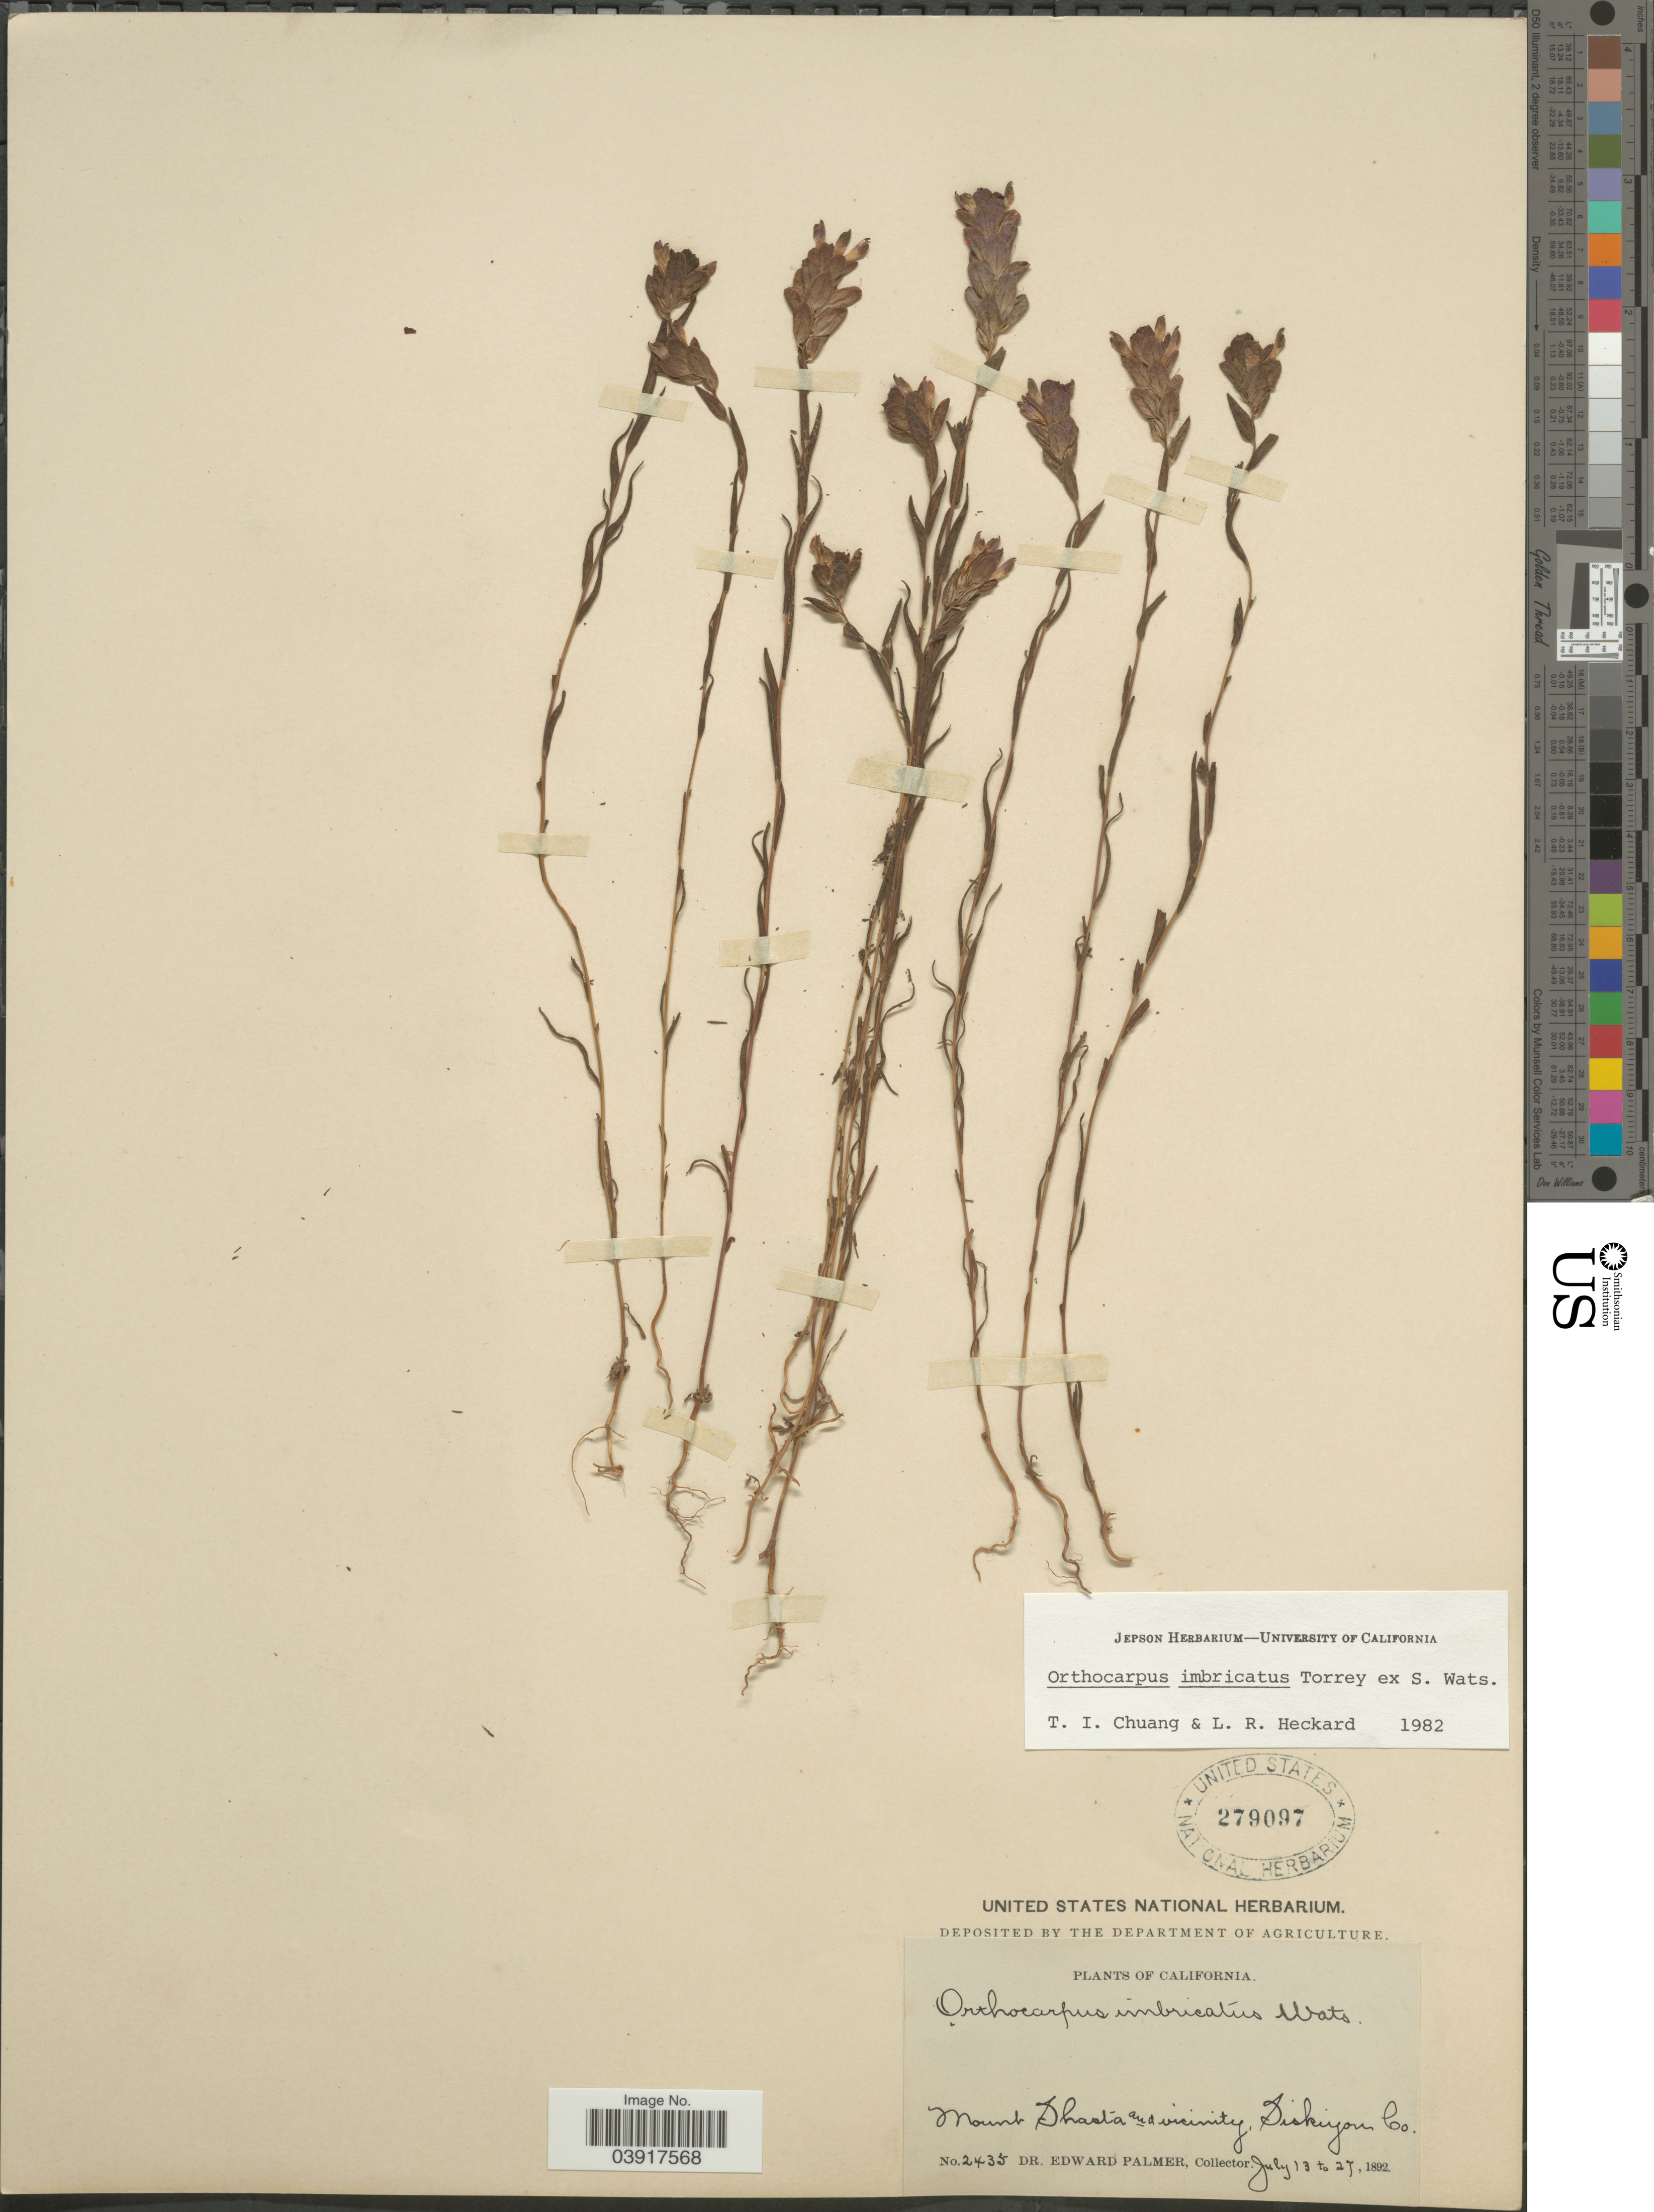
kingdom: Plantae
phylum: Tracheophyta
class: Magnoliopsida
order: Lamiales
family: Orobanchaceae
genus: Orthocarpus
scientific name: Orthocarpus imbricatus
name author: Torr. ex S. Watson in C. King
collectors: E. Palmer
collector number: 2435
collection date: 1892-07-13/1892-07-27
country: United States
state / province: California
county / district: Siskiyou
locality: Mount Shasta and vicinity, Siskiyou Co.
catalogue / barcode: US 279097